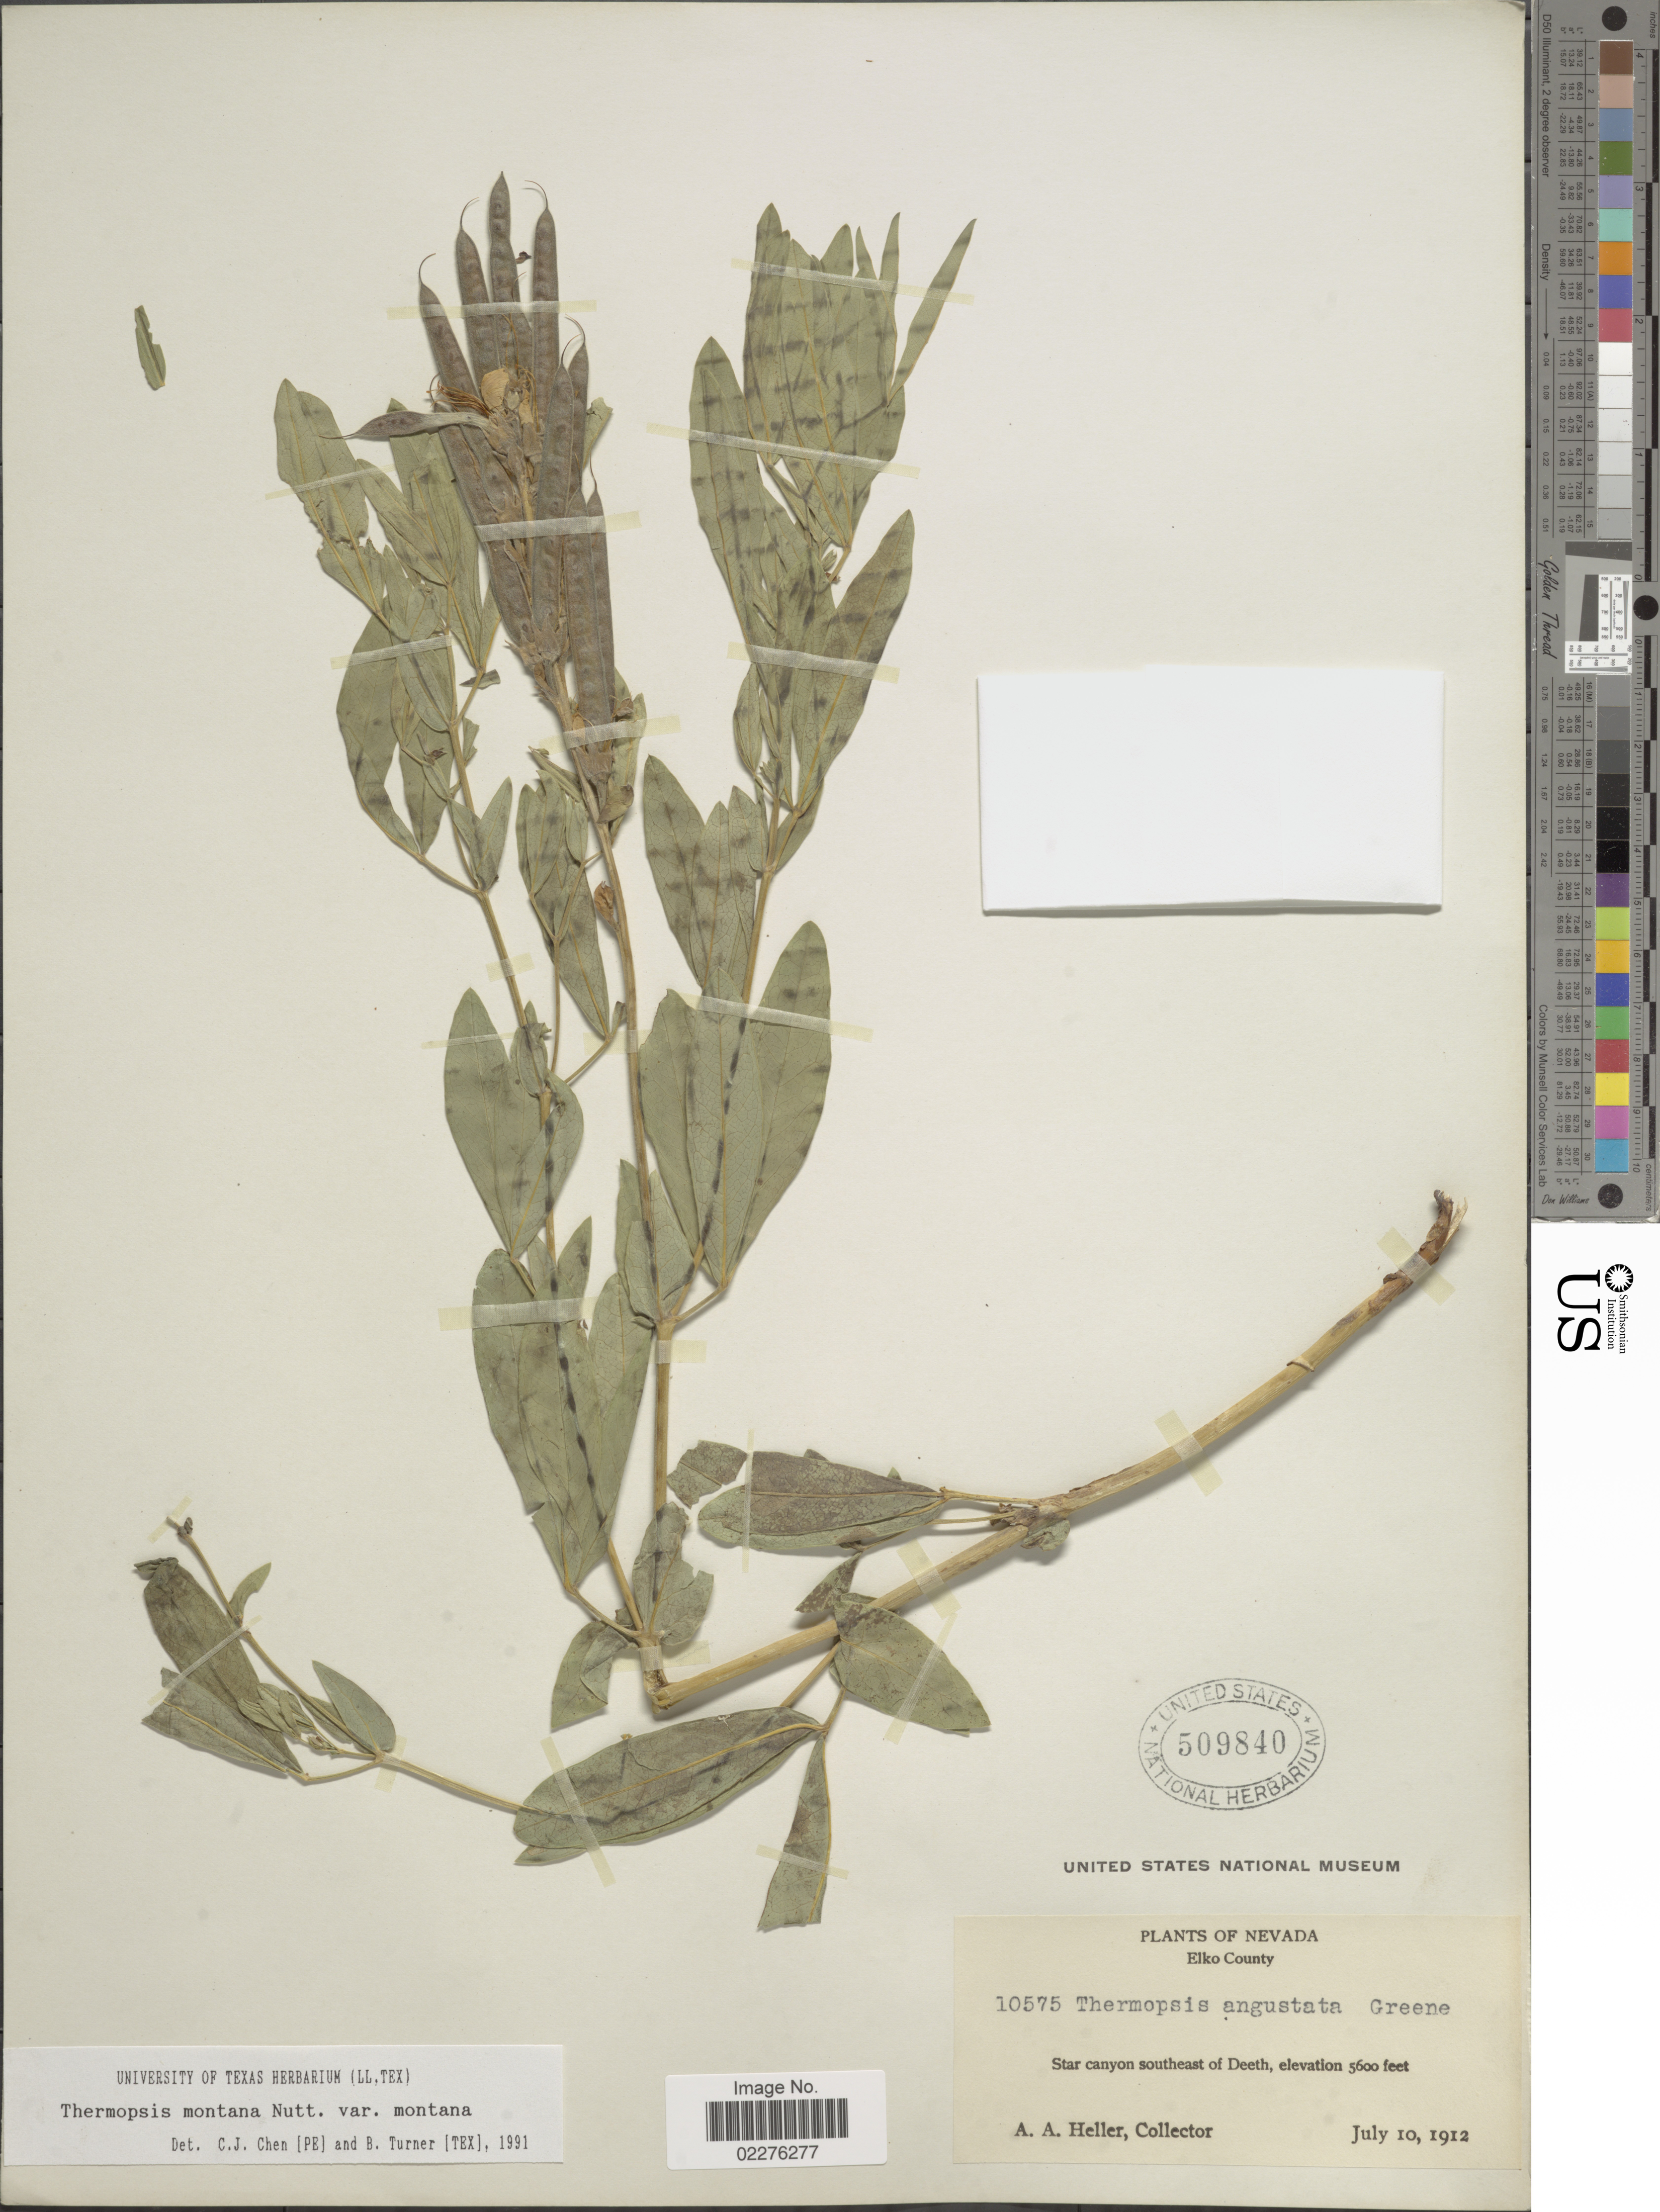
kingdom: Plantae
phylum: Tracheophyta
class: Magnoliopsida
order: Fabales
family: Fabaceae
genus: Thermopsis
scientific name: Thermopsis montana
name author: Nutt.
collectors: A. A. Heller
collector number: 10575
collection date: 1912-07-10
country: United States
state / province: Nevada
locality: Elko County, Star canyon southeast of Deeth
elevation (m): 1707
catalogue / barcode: US 509840